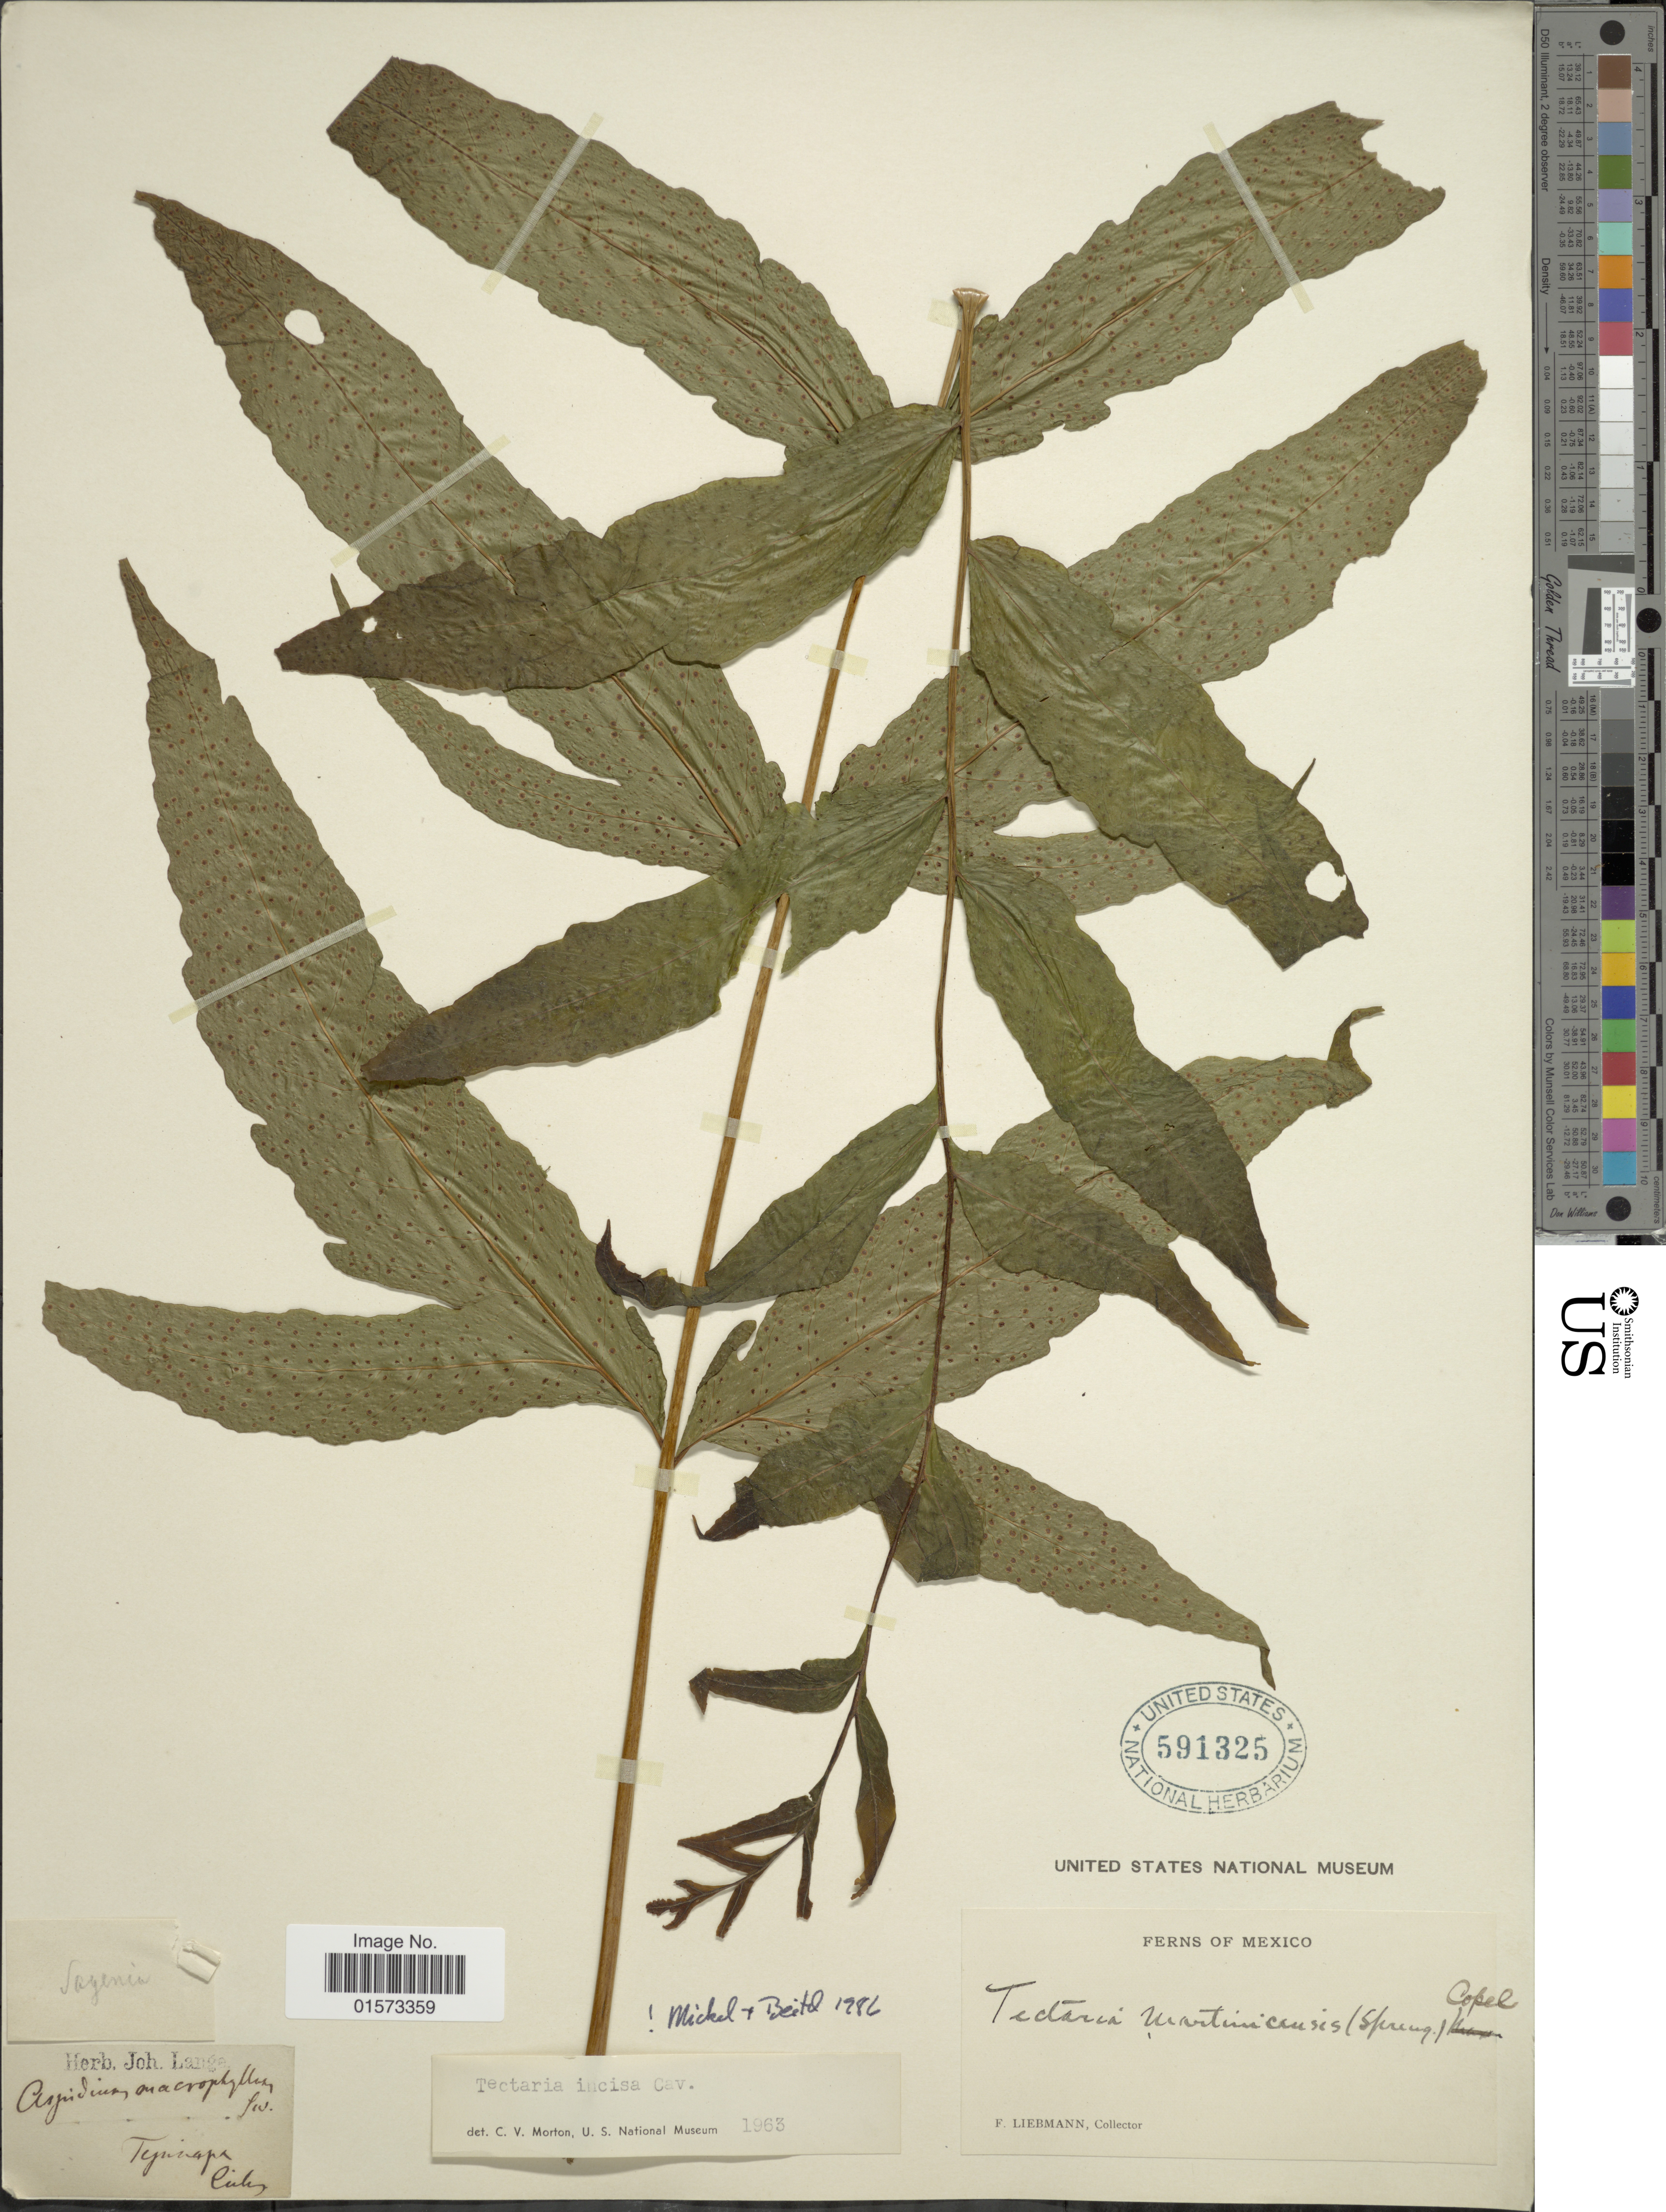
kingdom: Plantae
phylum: Tracheophyta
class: Polypodiopsida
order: Polypodiales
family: Tectariaceae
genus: Tectaria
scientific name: Tectaria incisa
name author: Cav.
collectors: F. Liebmann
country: Mexico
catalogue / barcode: US 591325